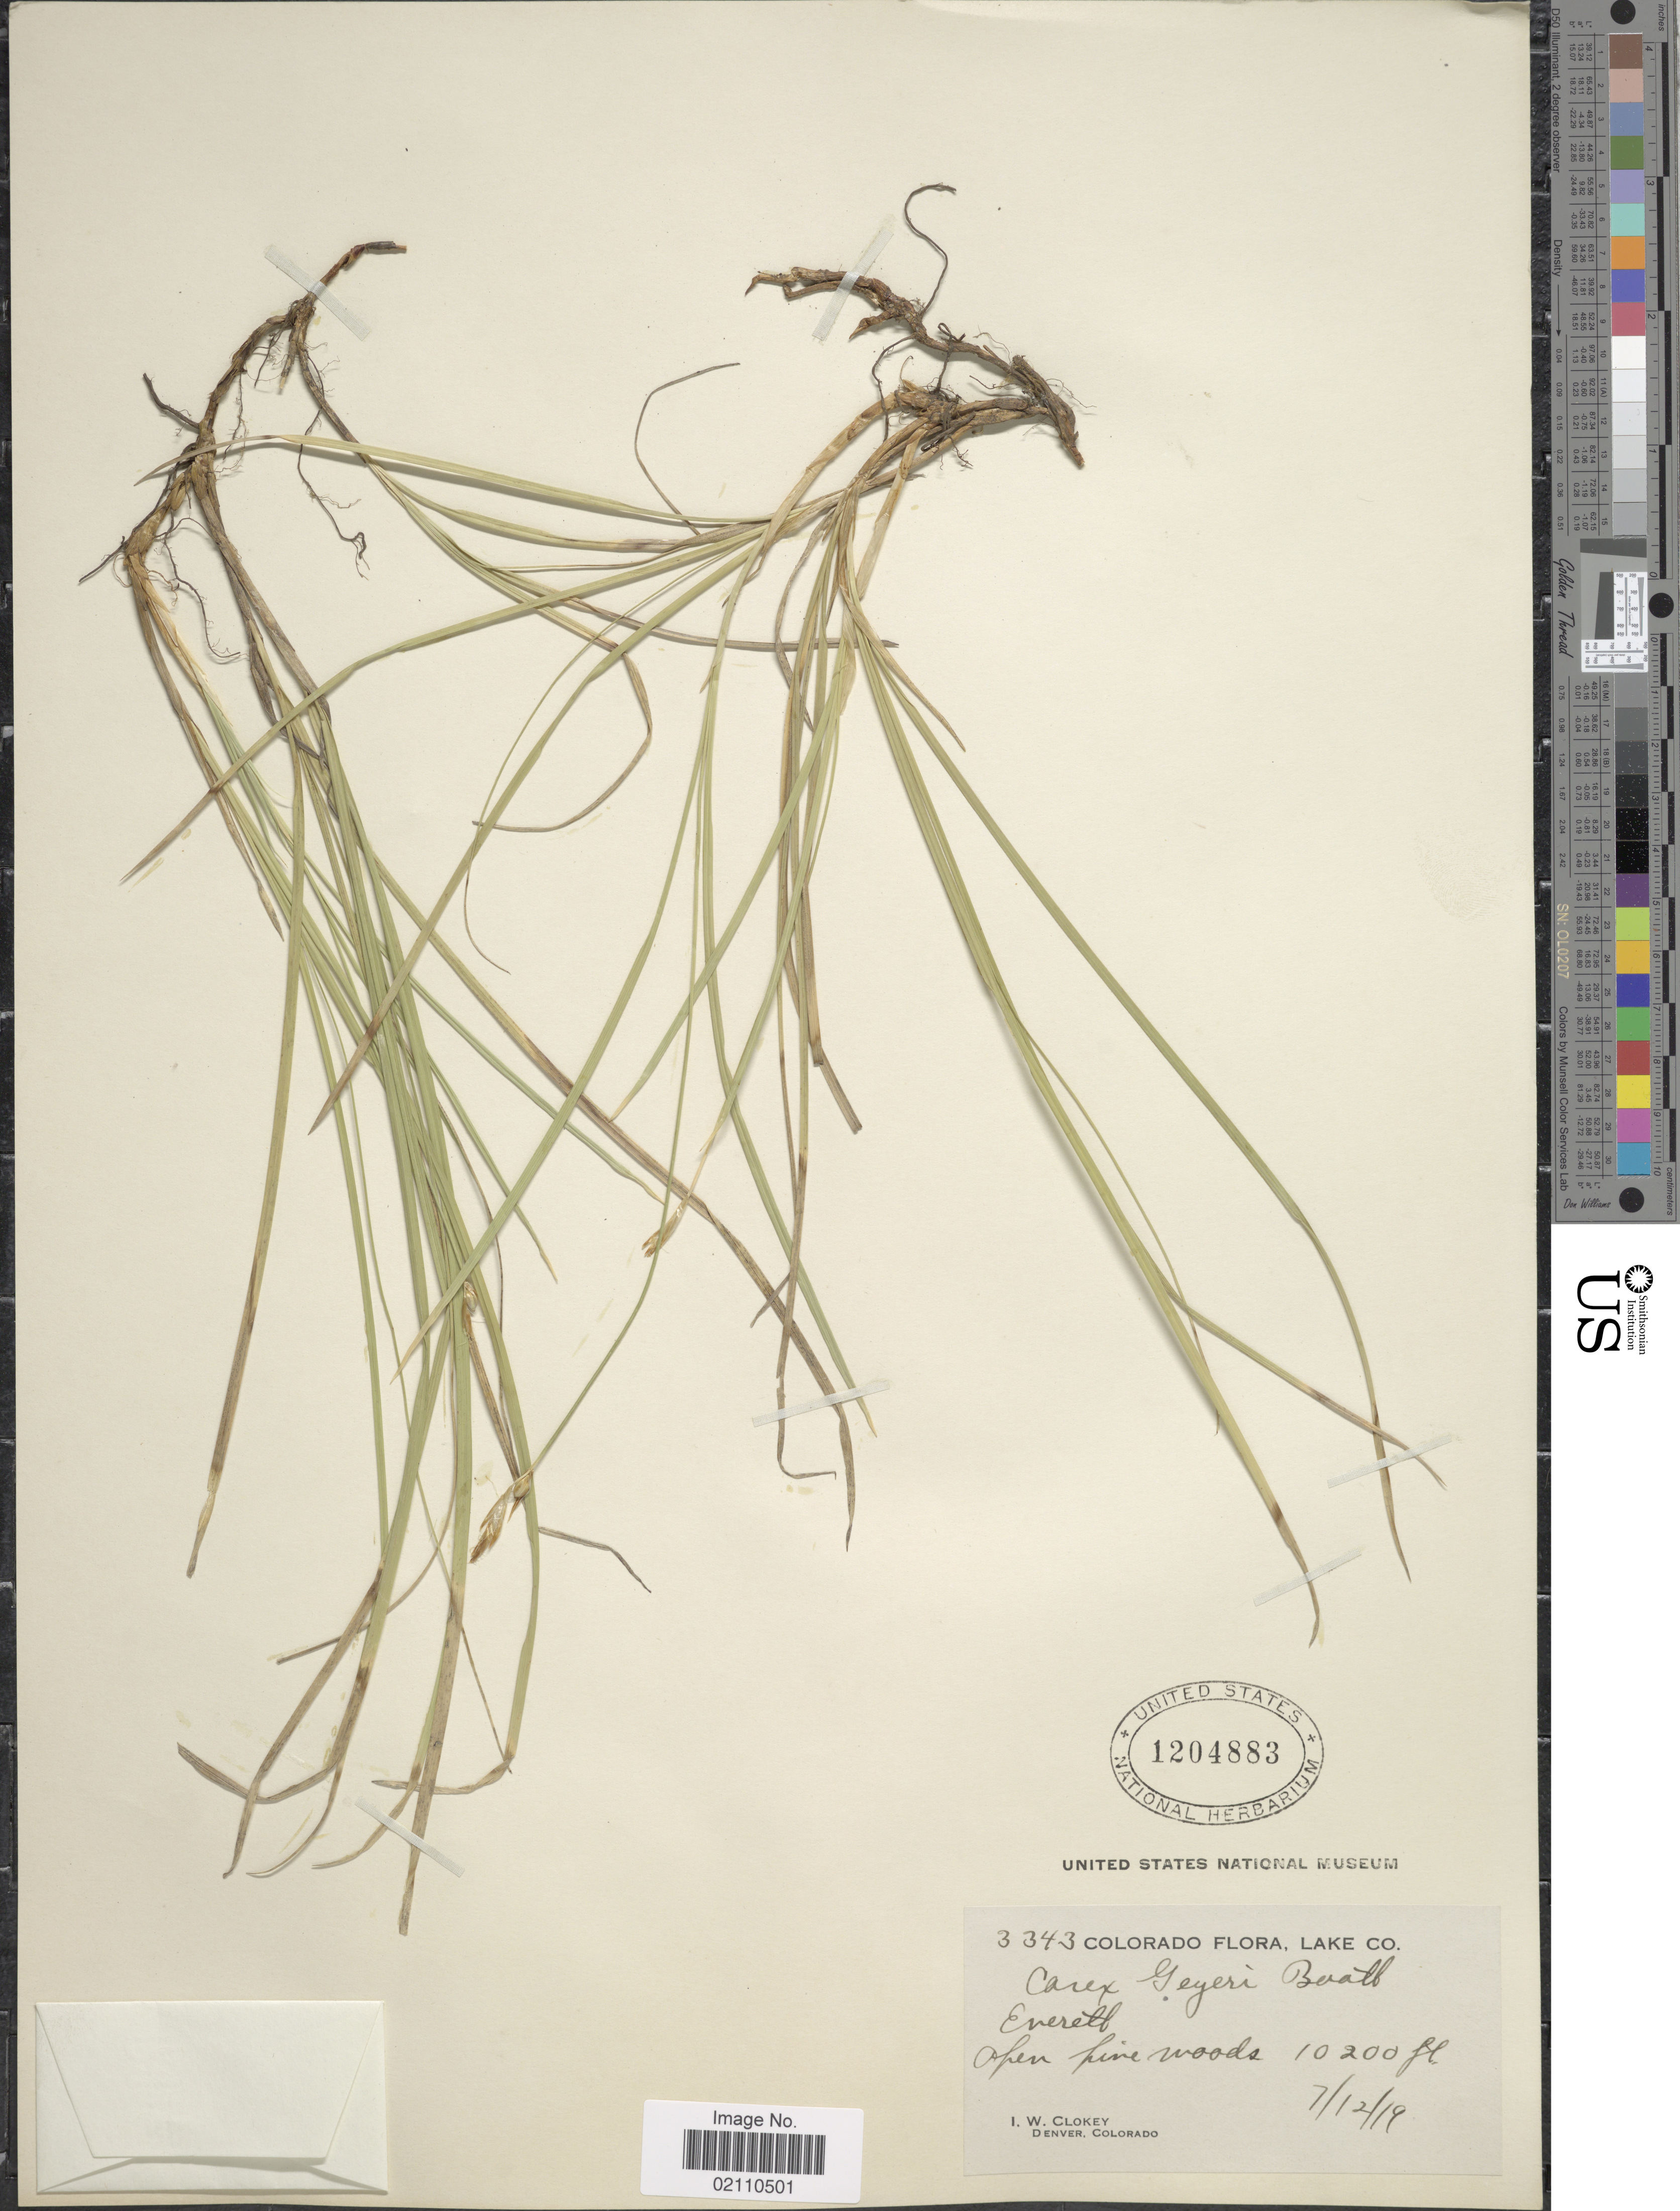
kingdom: Plantae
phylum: Tracheophyta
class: Liliopsida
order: Poales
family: Cyperaceae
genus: Carex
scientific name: Carex geyeri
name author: Boott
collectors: I. W. Clokey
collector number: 3343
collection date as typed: Transcribed d/m/y: 12/7/19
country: United States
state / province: Colorado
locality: Lake Co. Everett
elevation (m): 3109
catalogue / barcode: US 1204883